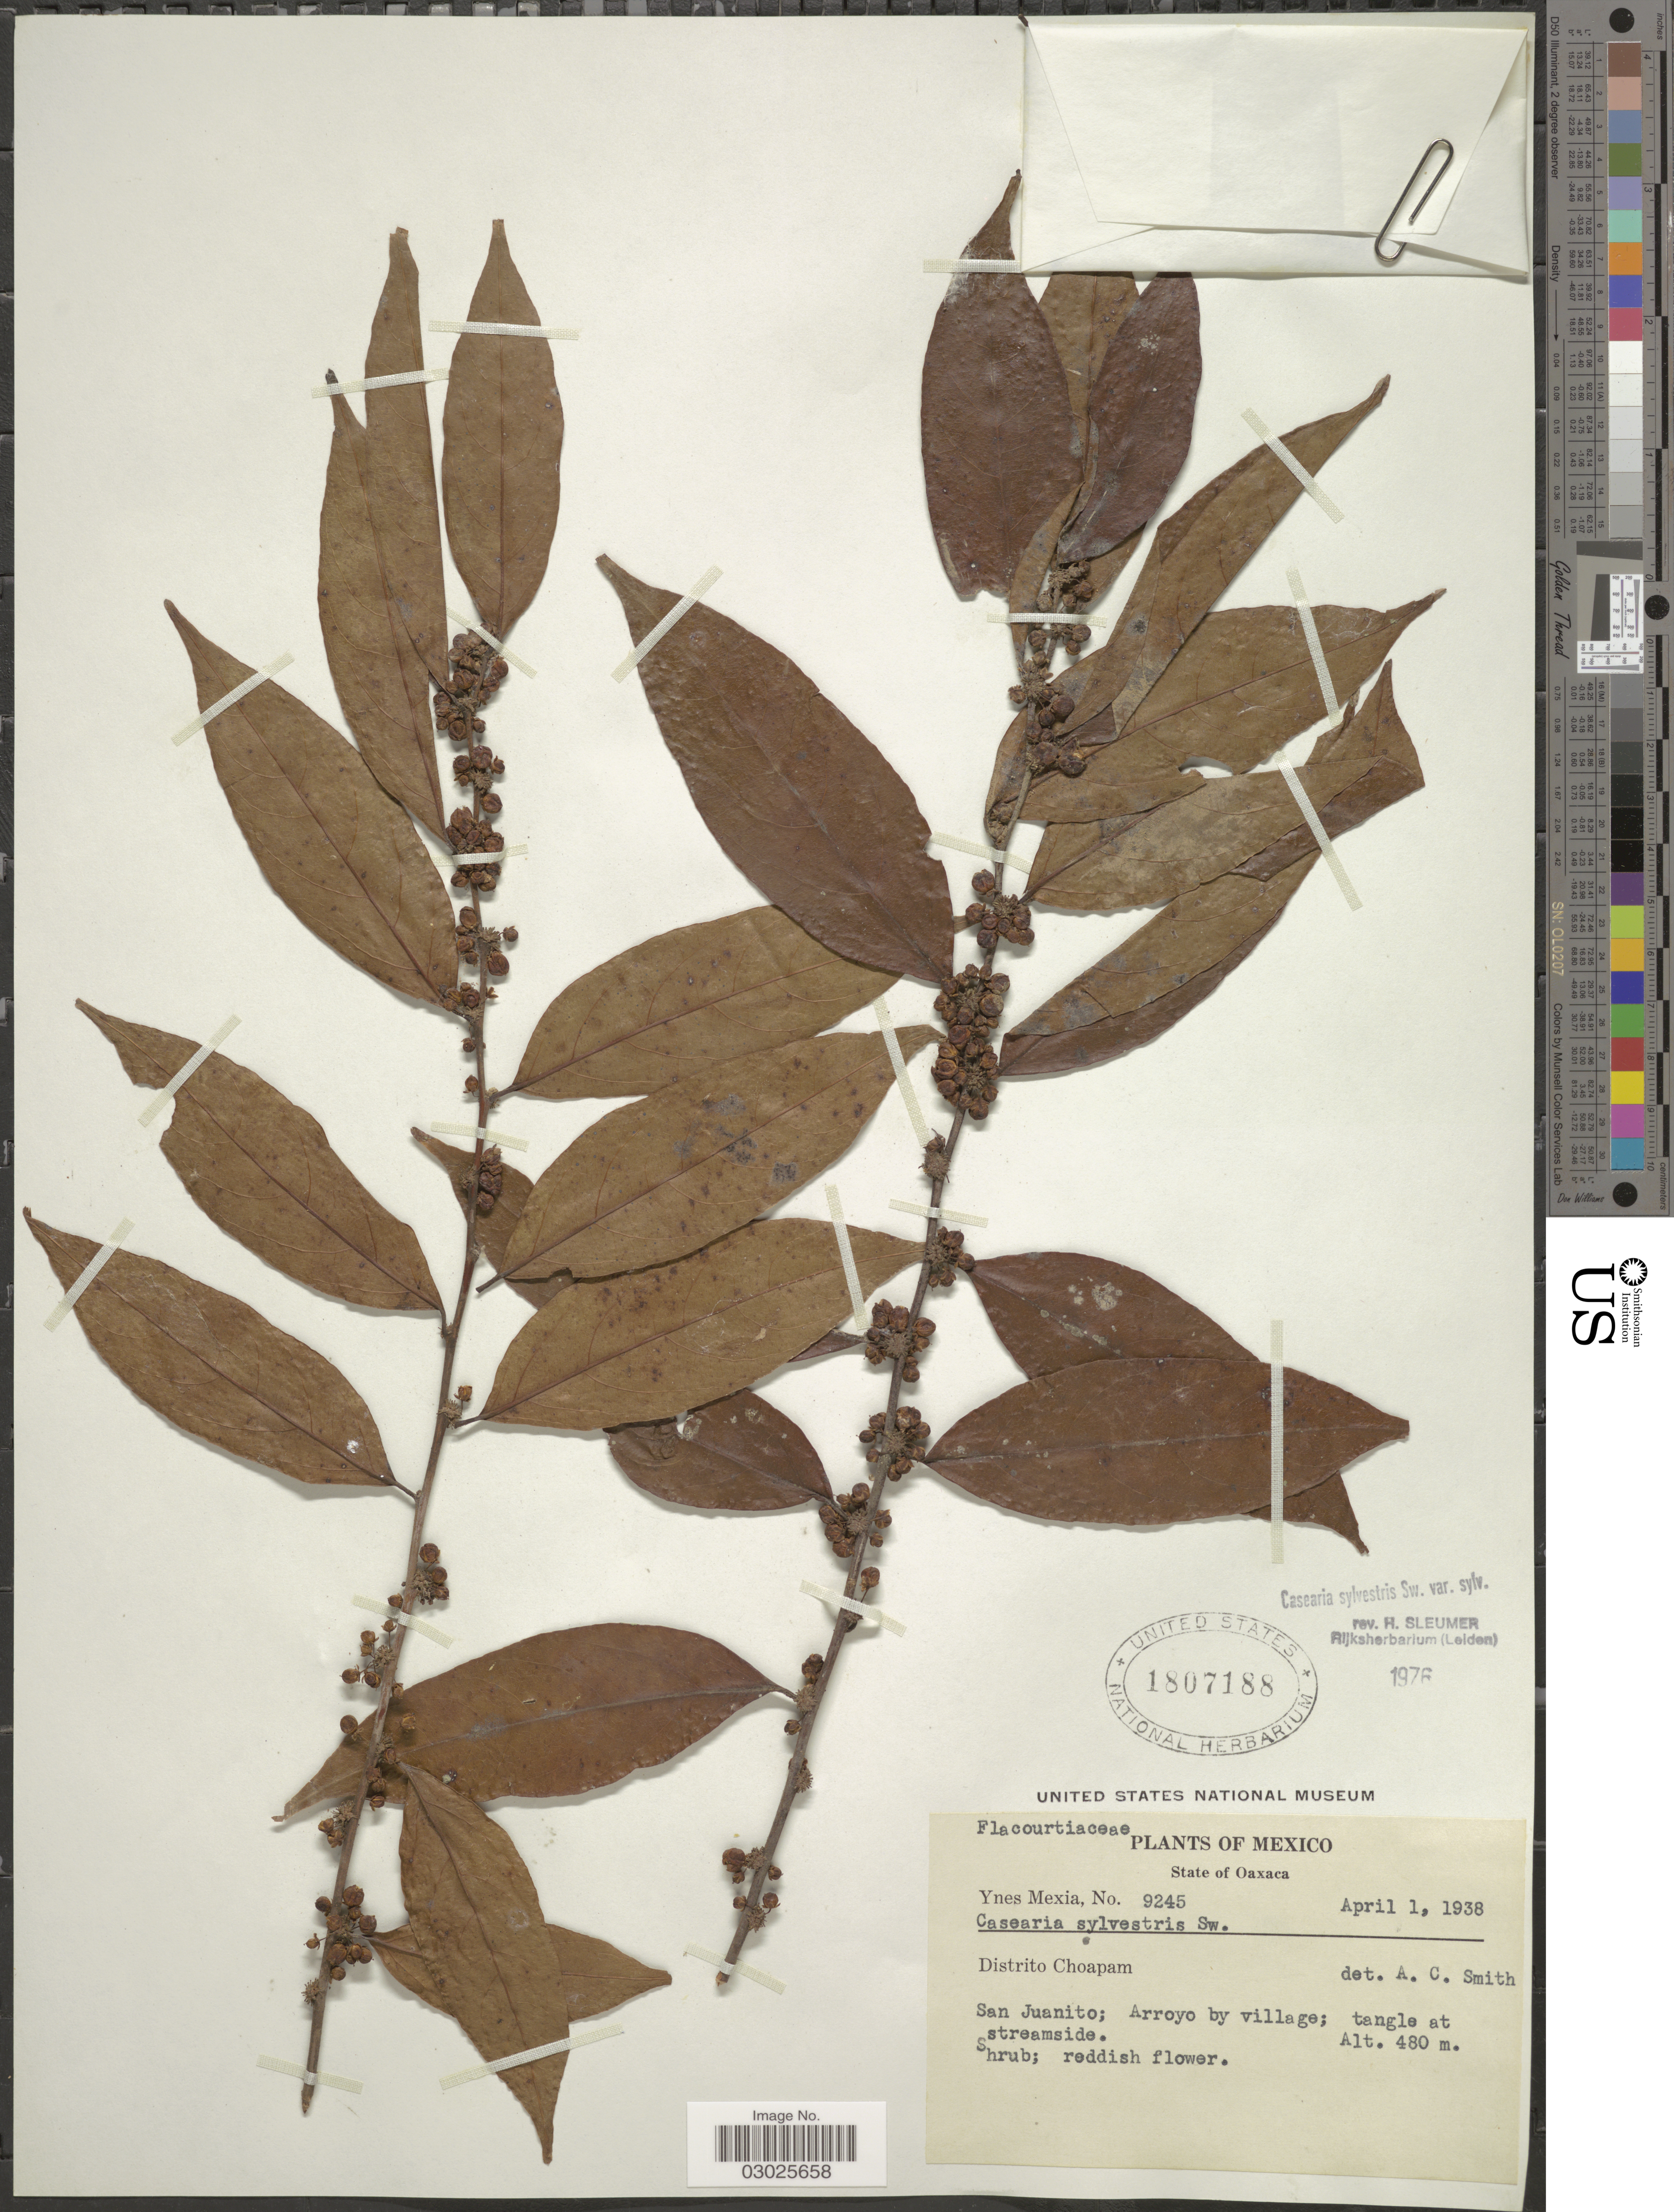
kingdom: Plantae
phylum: Tracheophyta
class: Magnoliopsida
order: Malpighiales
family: Salicaceae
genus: Casearia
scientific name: Casearia sylvestris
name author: Sw.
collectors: Y. Mexia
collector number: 9245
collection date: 1938-04-01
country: Mexico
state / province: Oaxaca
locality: District Choapam. San Juanito; Arroyo by village; tangle at streamside.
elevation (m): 480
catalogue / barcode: US 1807188